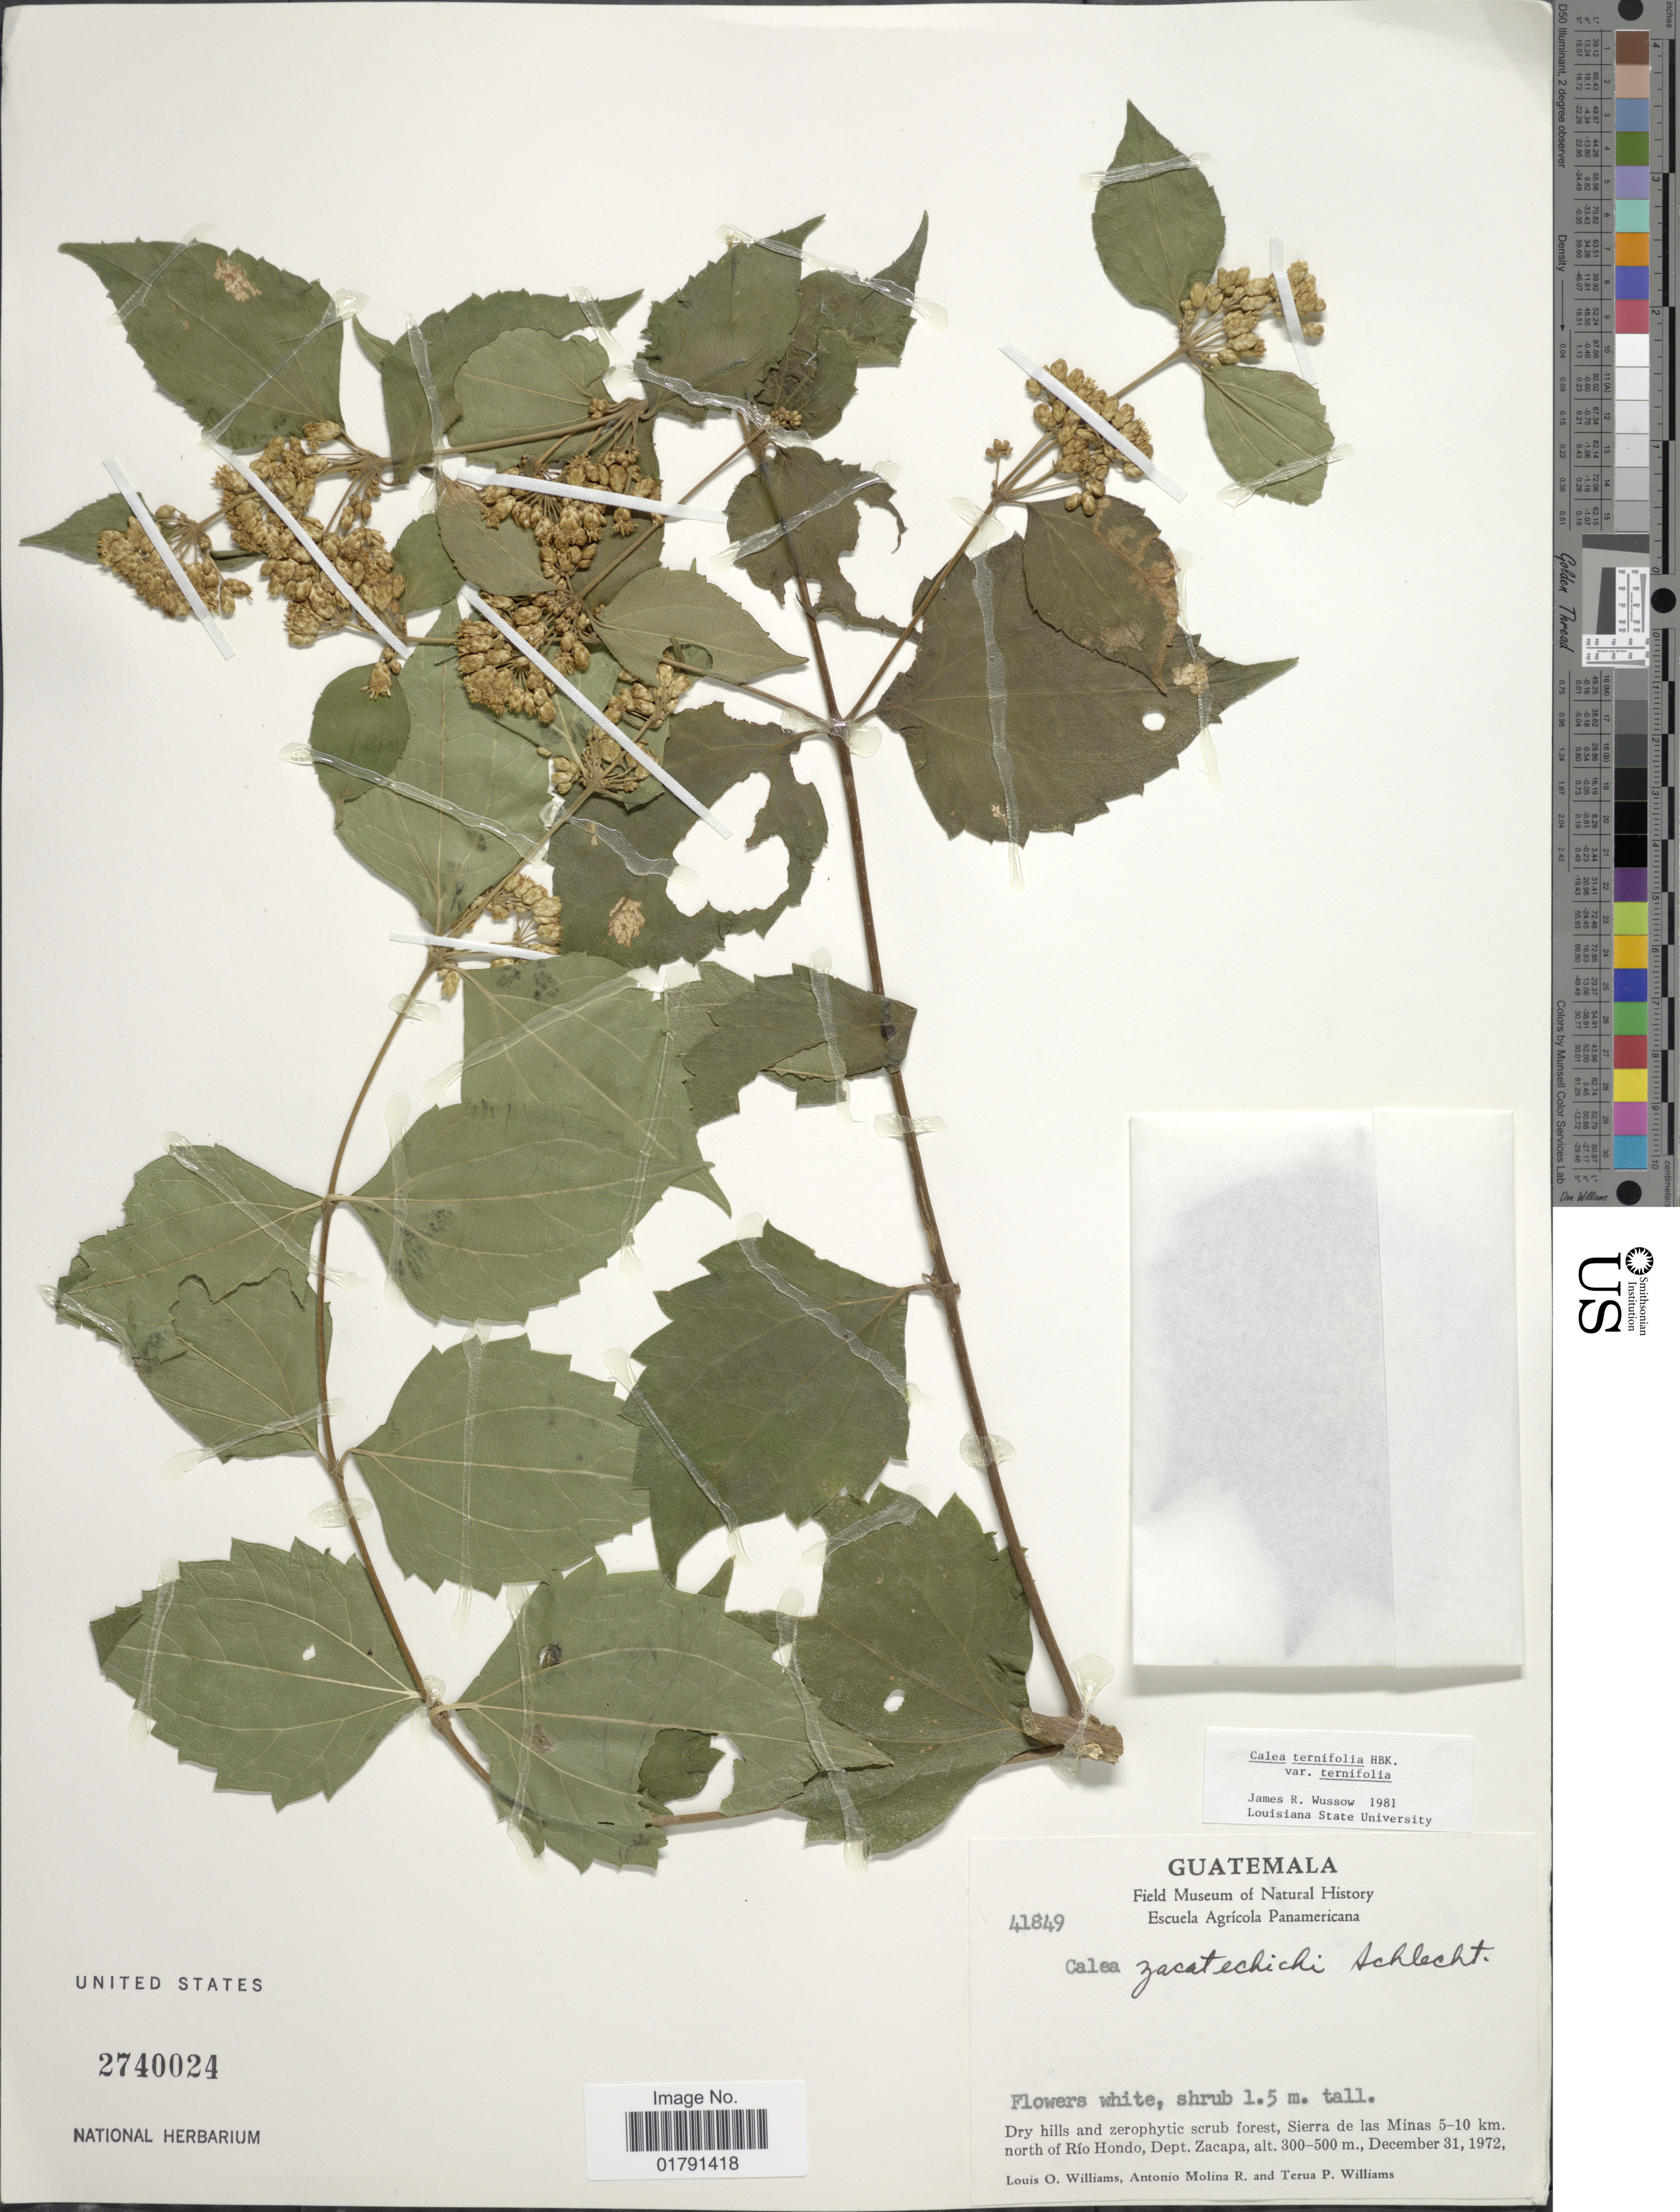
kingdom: Plantae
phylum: Tracheophyta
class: Magnoliopsida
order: Asterales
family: Asteraceae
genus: Calea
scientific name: Calea nelsonii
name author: B.L. Rob. & Greenm.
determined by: Bueno, Vinicius Resende, (ICN), Universidade Federal do Rio Grande do Sul (BRAZIL)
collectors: L. O. Williams, A. Molina R. & T. P. Williams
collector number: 41849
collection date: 1972-12-31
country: Guatemala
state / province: Zacapa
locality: Sierra de las Minas 5-10 km north of Rio Hondo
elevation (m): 300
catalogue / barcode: US 2740024